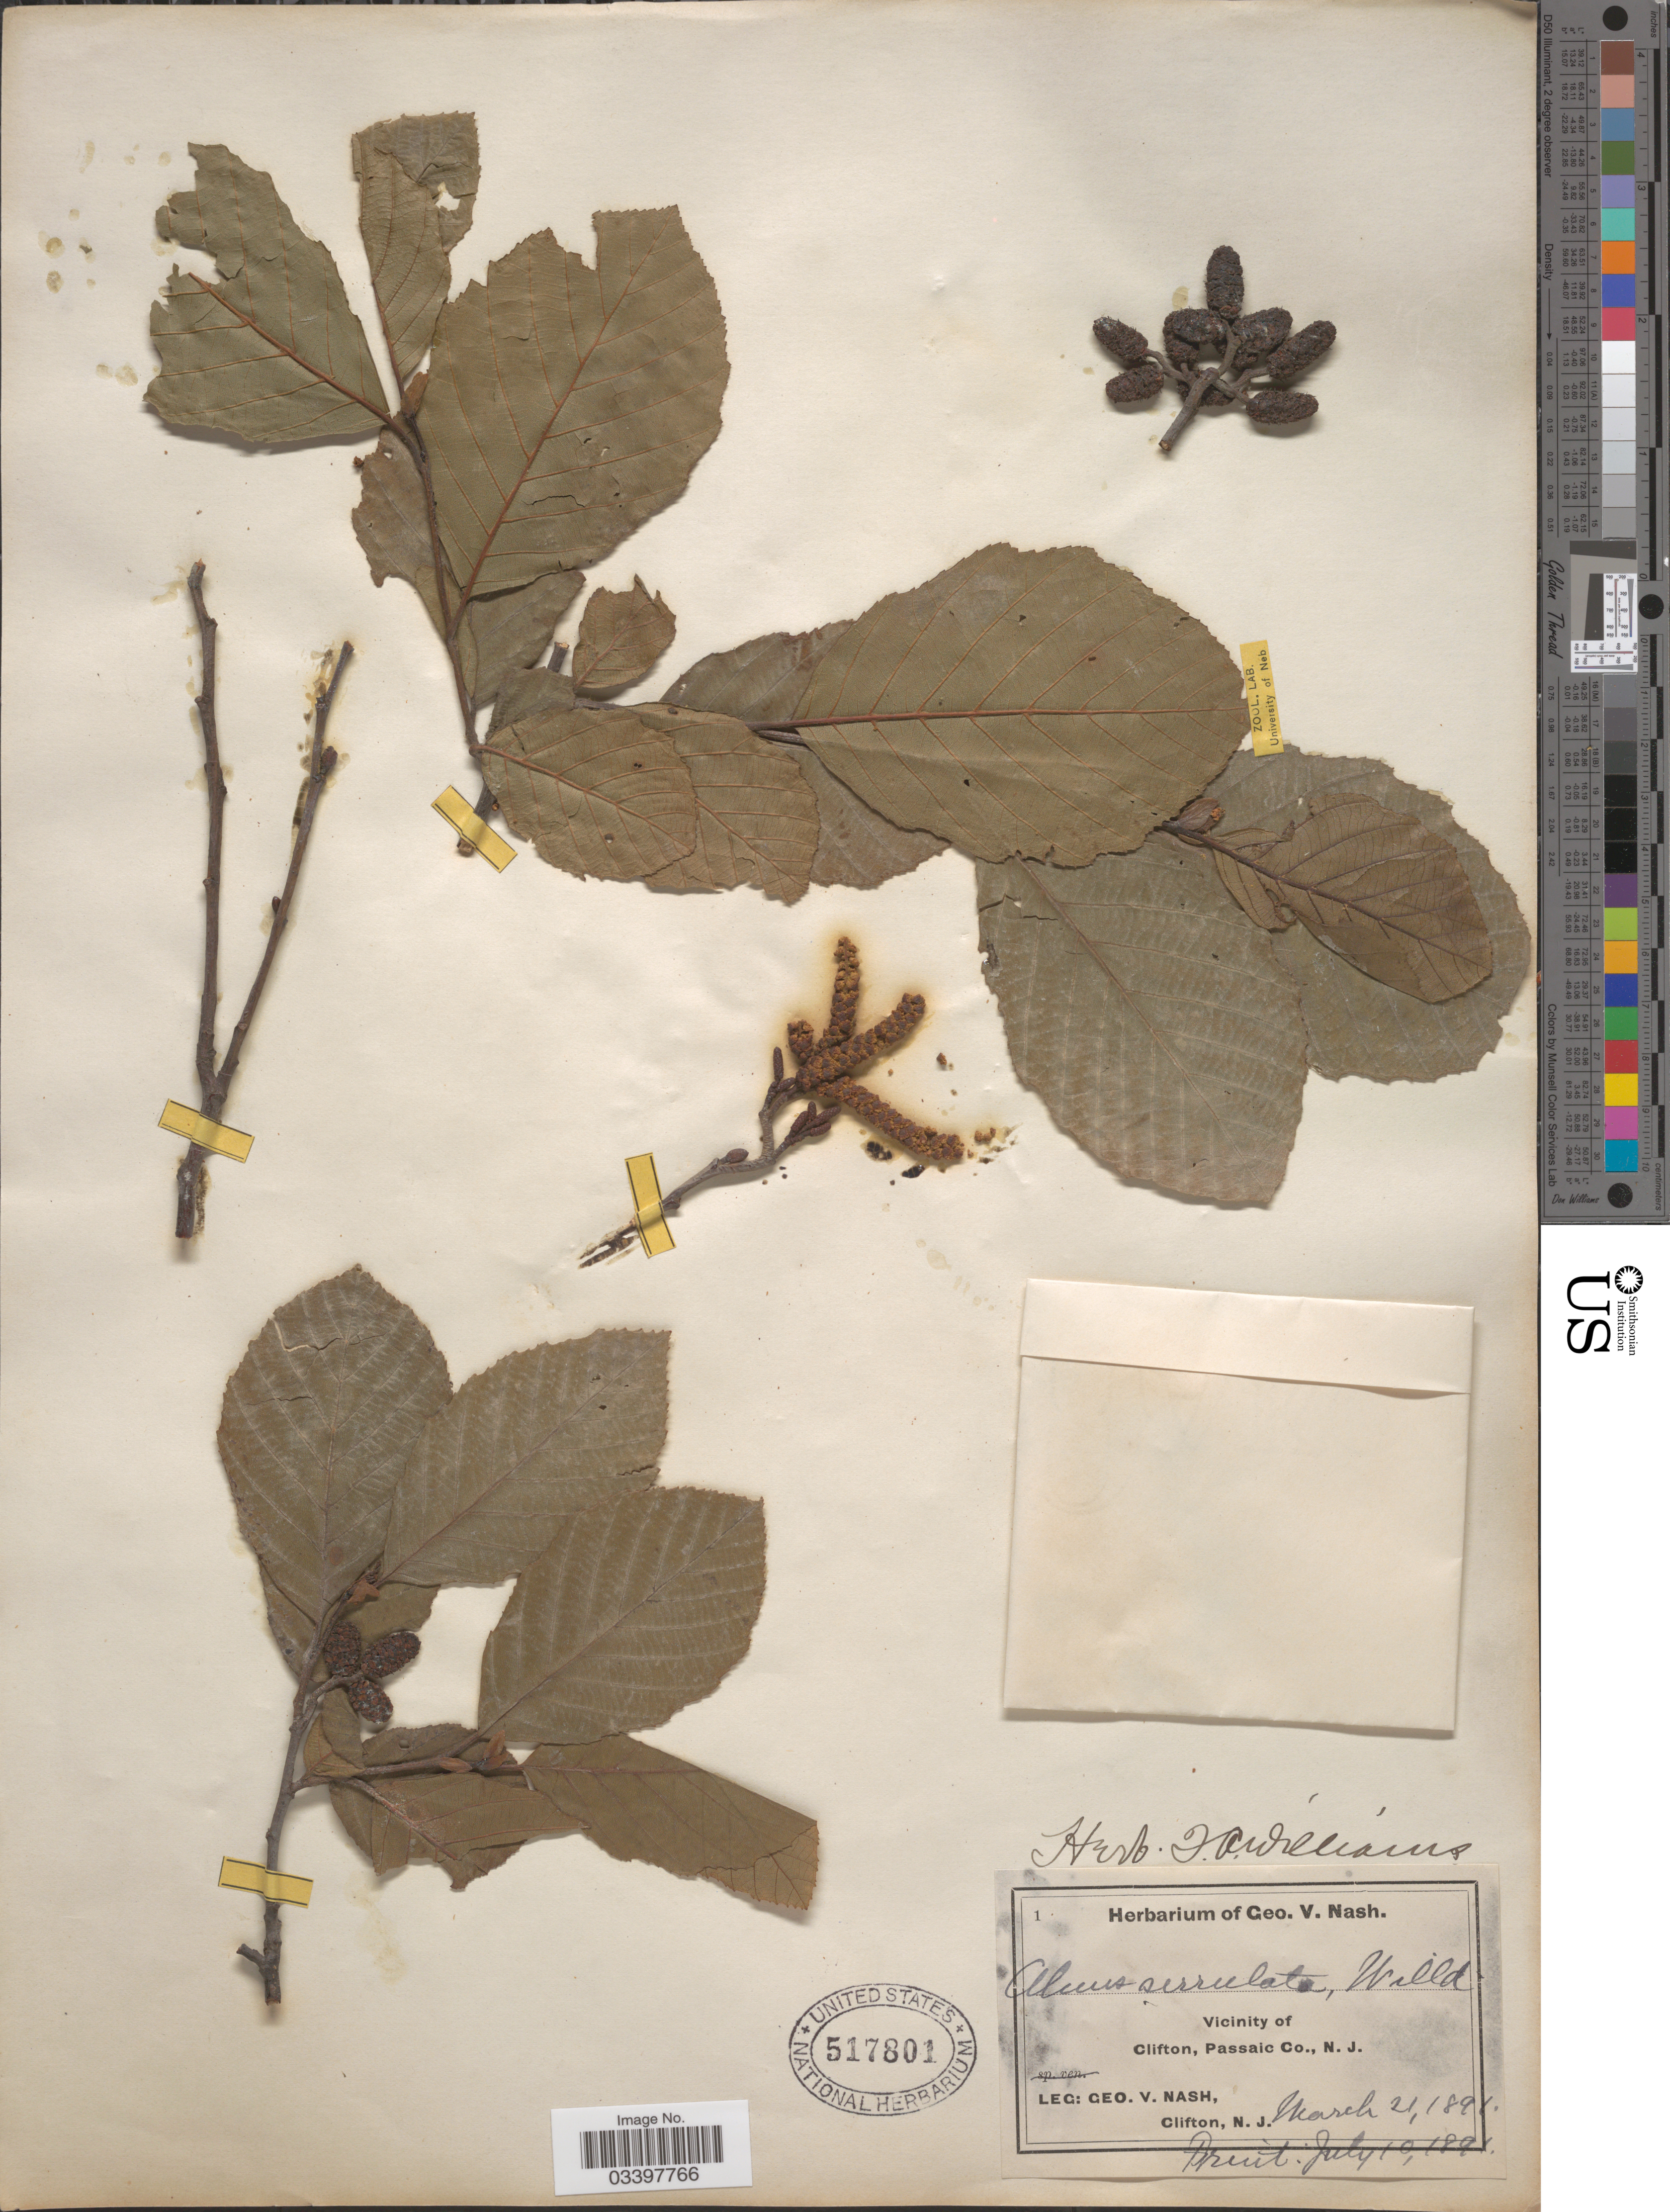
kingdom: Plantae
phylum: Tracheophyta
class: Magnoliopsida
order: Fagales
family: Betulaceae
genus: Alnus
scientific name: Alnus incana subsp. rugosa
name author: (Du Roi) R.T. Clausen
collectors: G. V. Nash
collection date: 1891-03-21/1891-07-10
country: United States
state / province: New Jersey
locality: Vicinity of Clifton, Passaic Co.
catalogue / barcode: US 517801